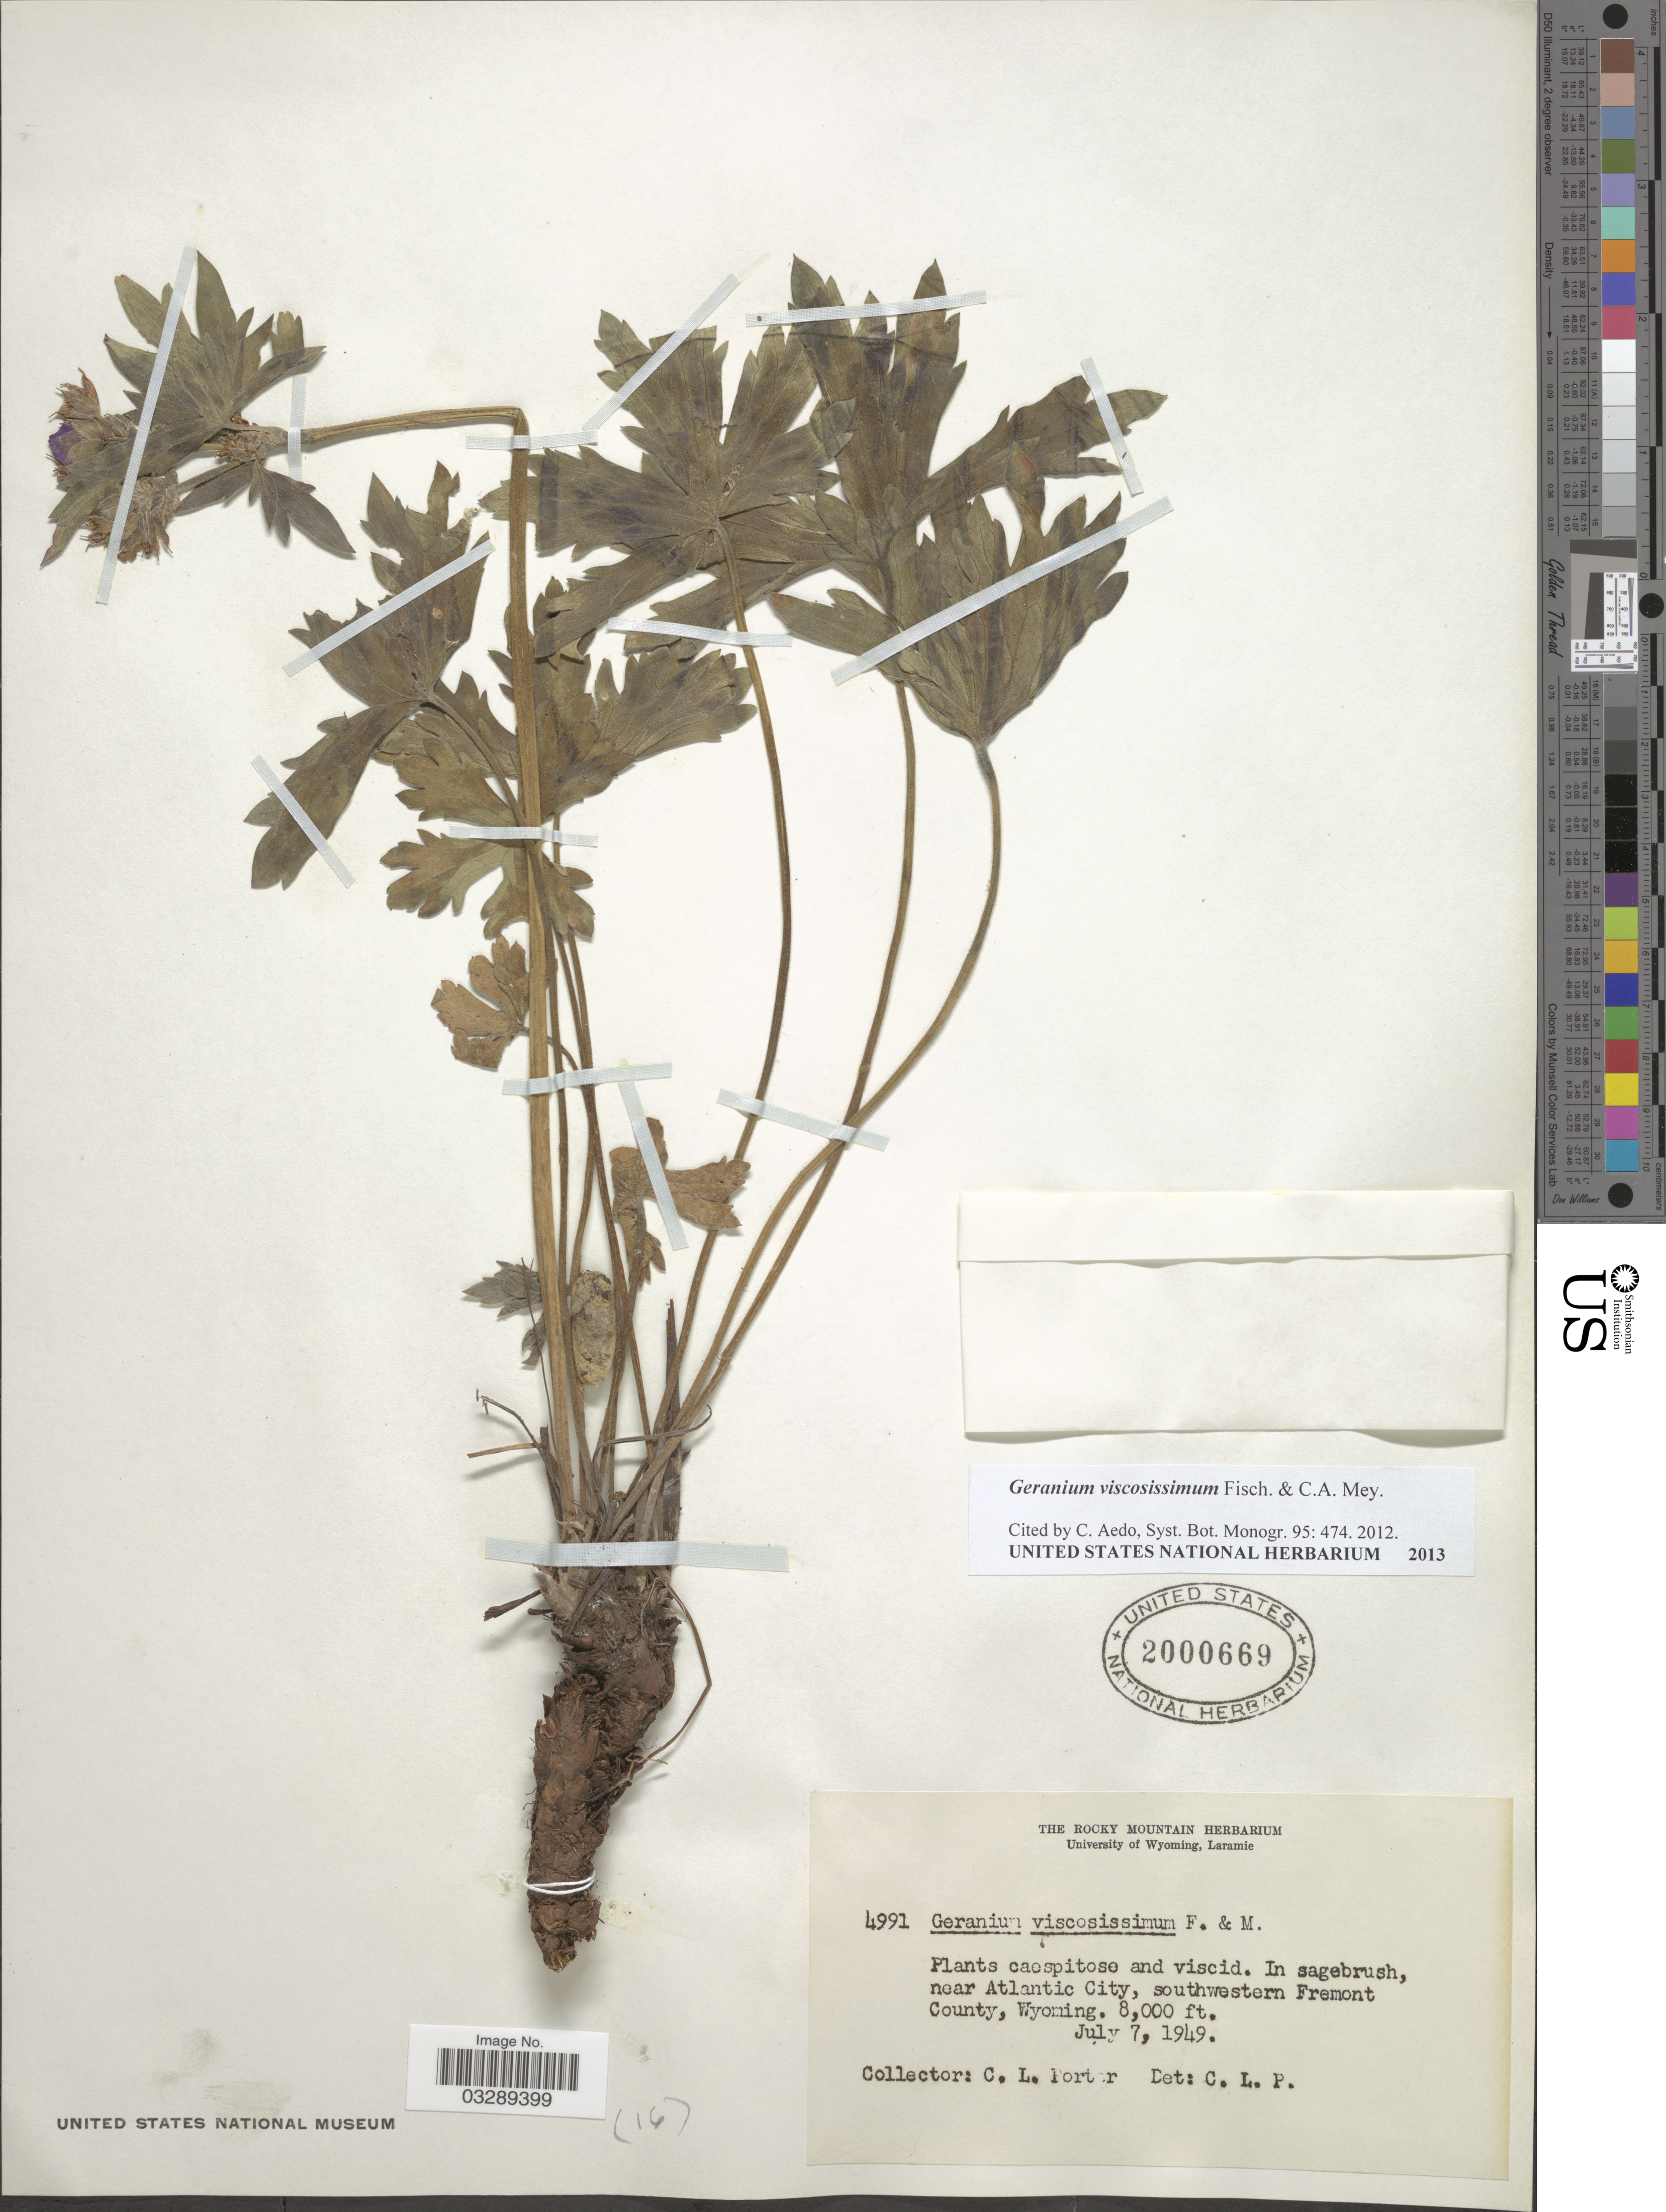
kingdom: Plantae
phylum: Tracheophyta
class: Magnoliopsida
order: Geraniales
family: Geraniaceae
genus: Geranium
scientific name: Geranium viscosissimum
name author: Fisch. & C.A. Mey.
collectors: C. L. Porter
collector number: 4991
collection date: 1949-07-07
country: United States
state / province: Wyoming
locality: In sagebrush, near Atlantic City, southwestern Fremont County.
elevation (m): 2438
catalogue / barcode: US 2000669